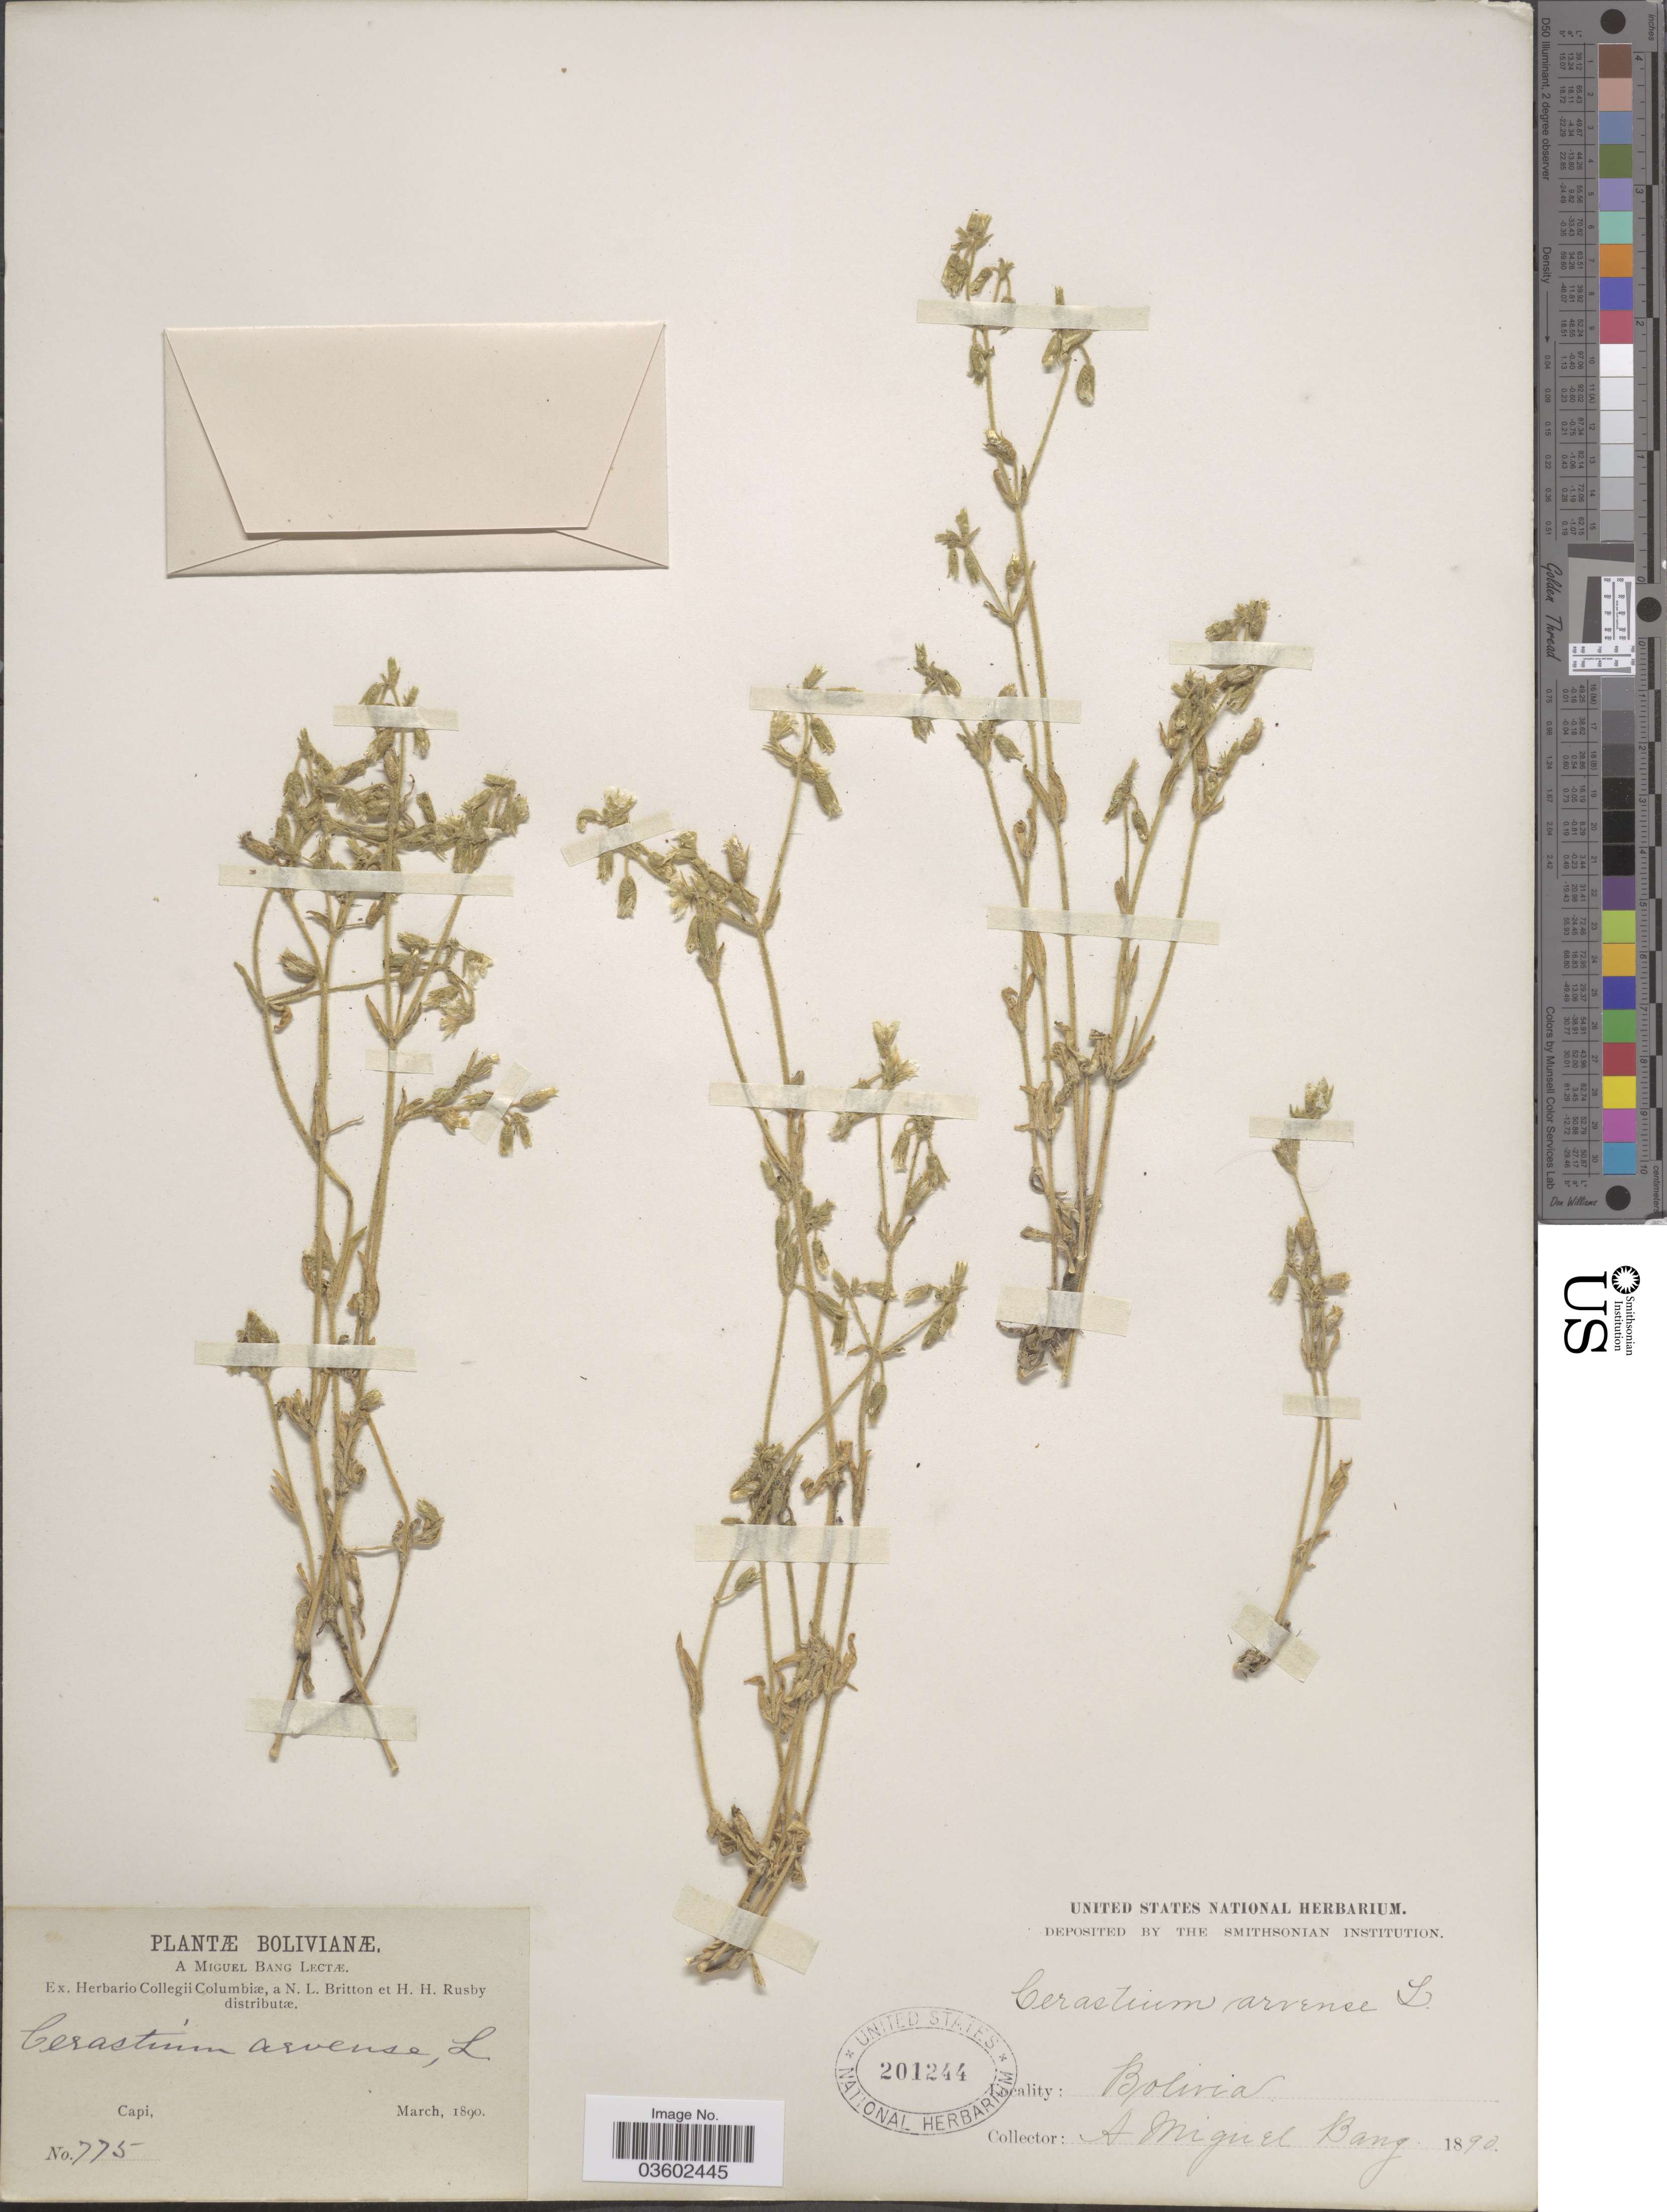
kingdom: Plantae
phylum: Tracheophyta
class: Magnoliopsida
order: Caryophyllales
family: Caryophyllaceae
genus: Cerastium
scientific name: Cerastium arvense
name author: L.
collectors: M. Bang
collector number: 775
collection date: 1890-03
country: Bolivia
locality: Capi.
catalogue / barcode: US 201244